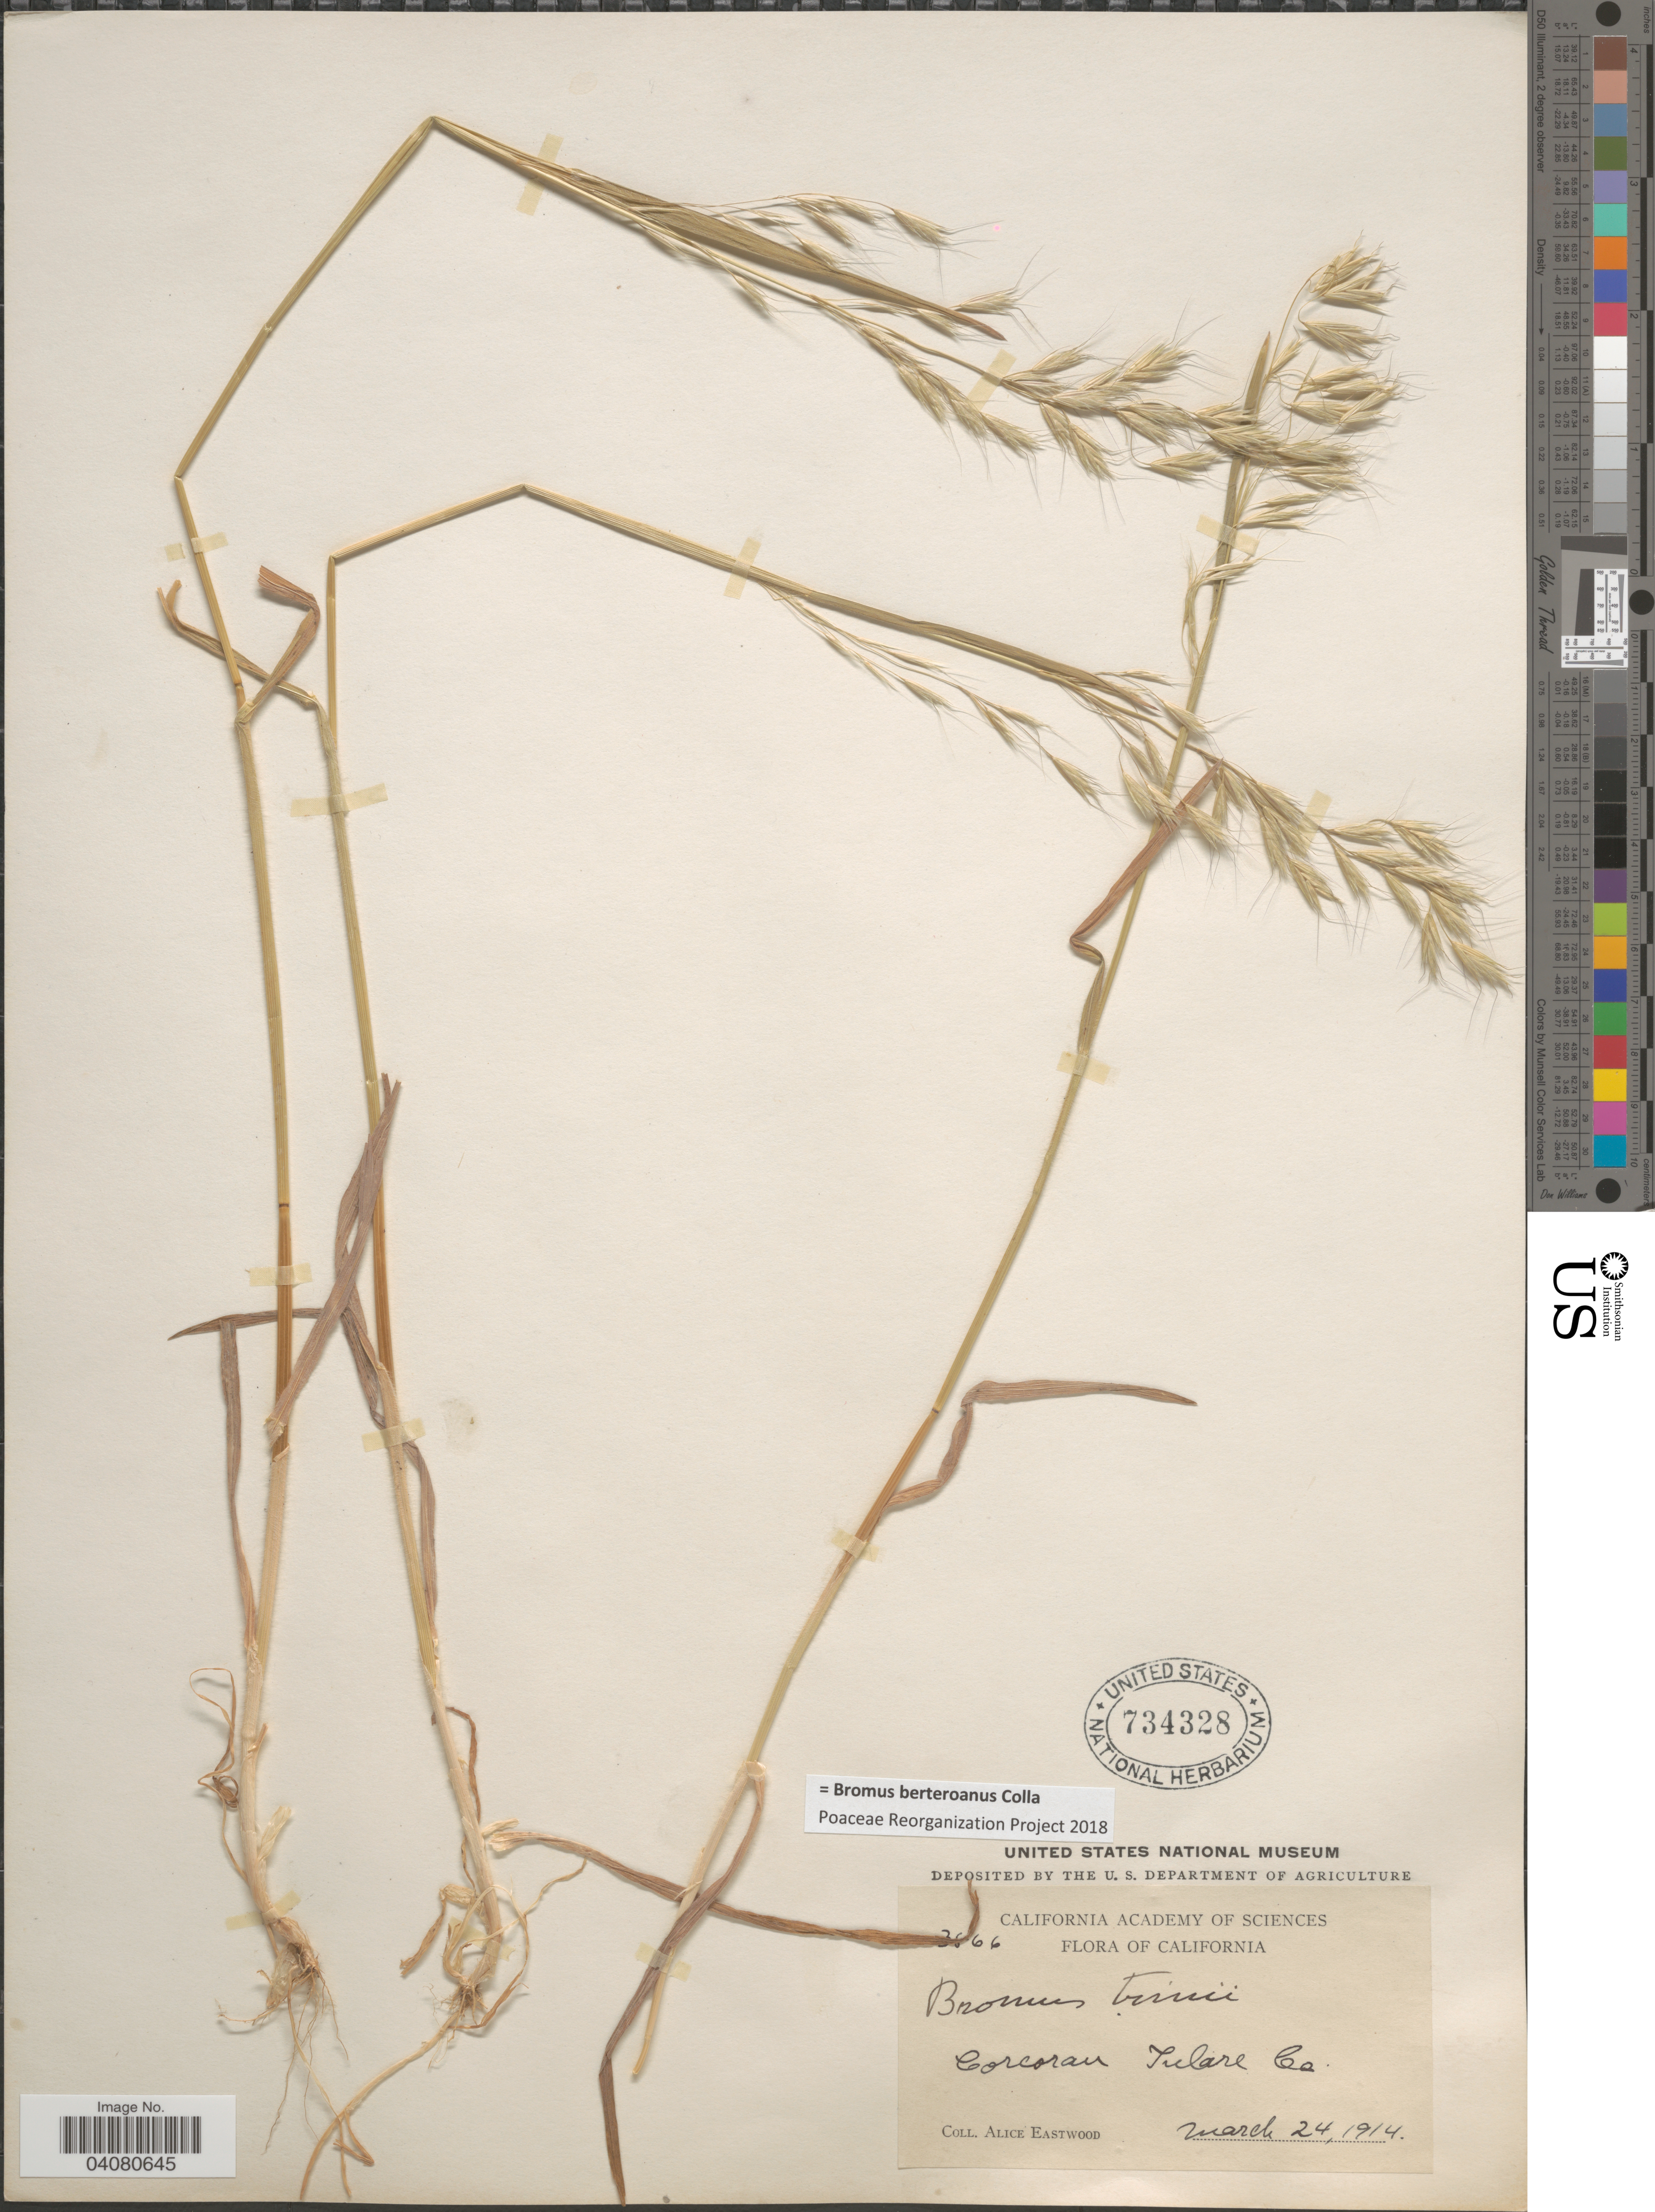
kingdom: Plantae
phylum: Tracheophyta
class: Liliopsida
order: Poales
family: Poaceae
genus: Bromus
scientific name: Bromus berteroanus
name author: Colla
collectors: A. Eastwood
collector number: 3666*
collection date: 1914-03-24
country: United States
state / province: California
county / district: Tulare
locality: Corcoran Tulare Co.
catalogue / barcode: US 734328